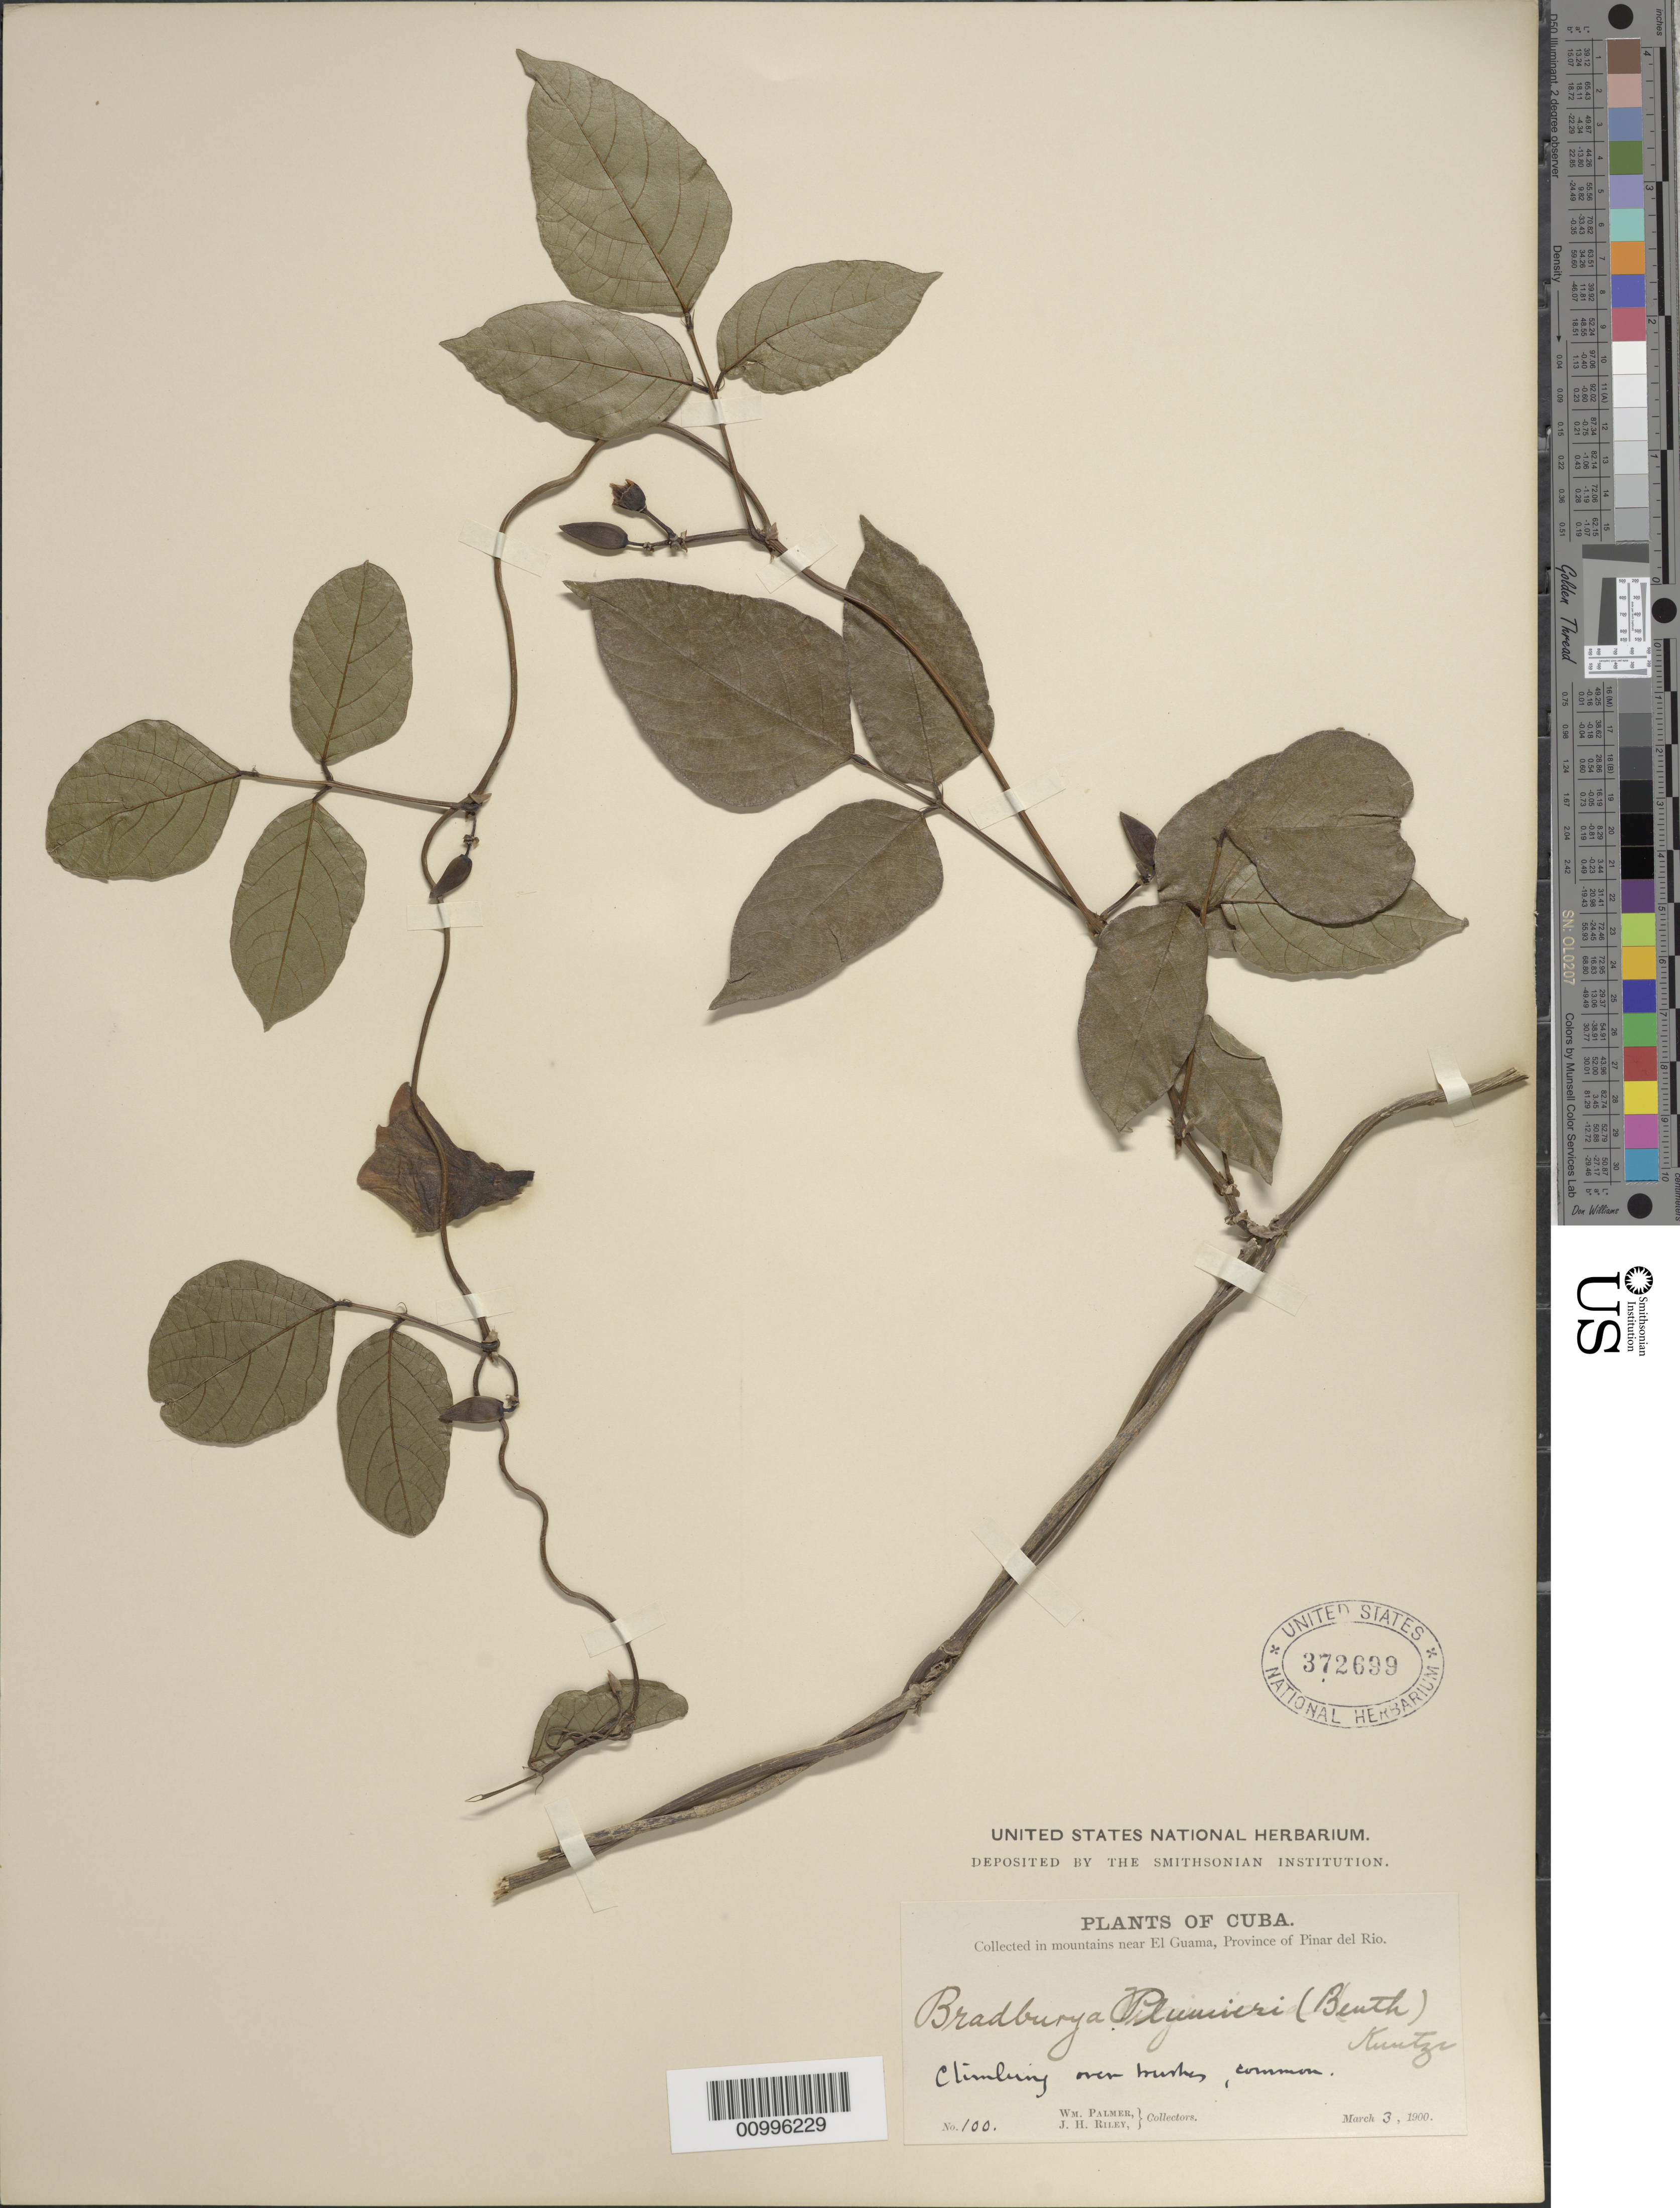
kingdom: Plantae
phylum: Tracheophyta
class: Magnoliopsida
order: Fabales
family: Fabaceae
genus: Centrosema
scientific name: Centrosema plumieri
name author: (Turpin ex Pers.) Benth.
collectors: W. Palmer & J. H. Riley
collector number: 100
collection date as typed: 03 Mar 1900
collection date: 1900-03-03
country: Cuba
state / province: Pinar del Rio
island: Cuba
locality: Pinar del Rio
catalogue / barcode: US 372699